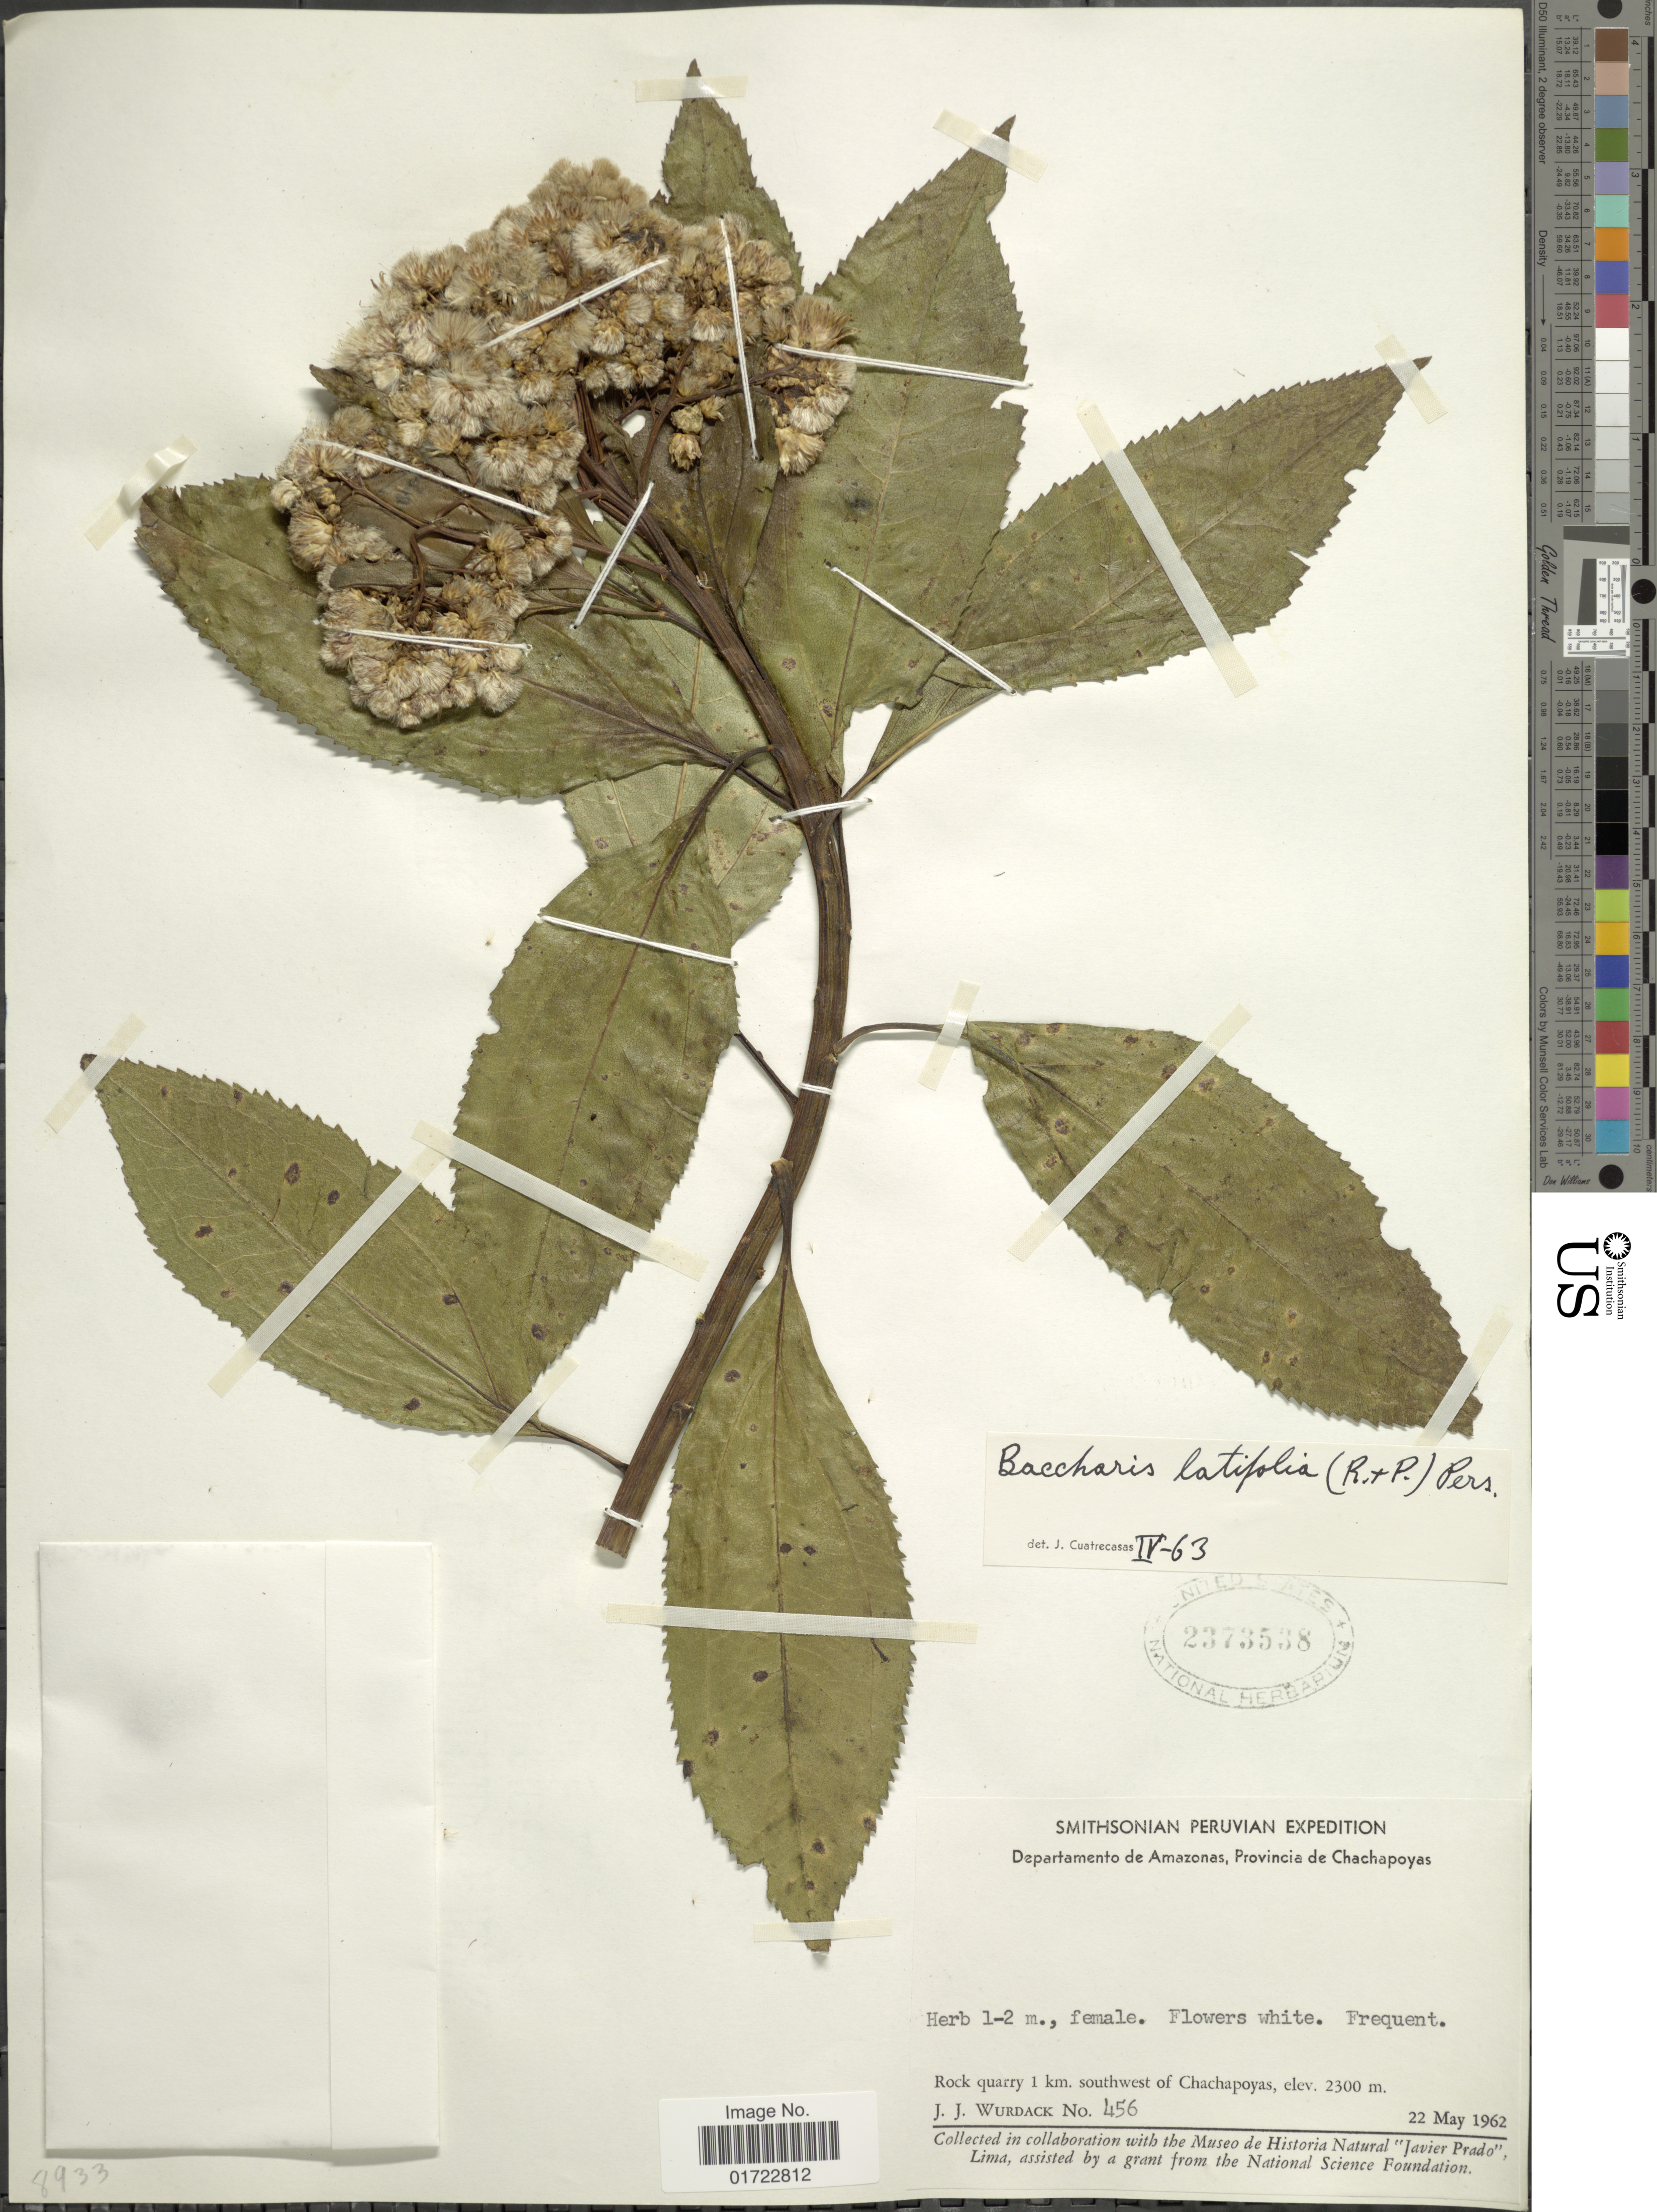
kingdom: Plantae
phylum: Tracheophyta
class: Magnoliopsida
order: Asterales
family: Asteraceae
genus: Baccharis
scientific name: Baccharis latifolia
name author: (Ruiz & Pav.) Pers.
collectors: J. J. Wurdack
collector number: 456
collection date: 1962-05-22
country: Peru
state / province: Amazonas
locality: Departamento de Amazonas, Provincia de Chachapoyas, 1 km. southwest of Chachapoyas.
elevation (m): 2300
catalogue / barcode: US 2373538